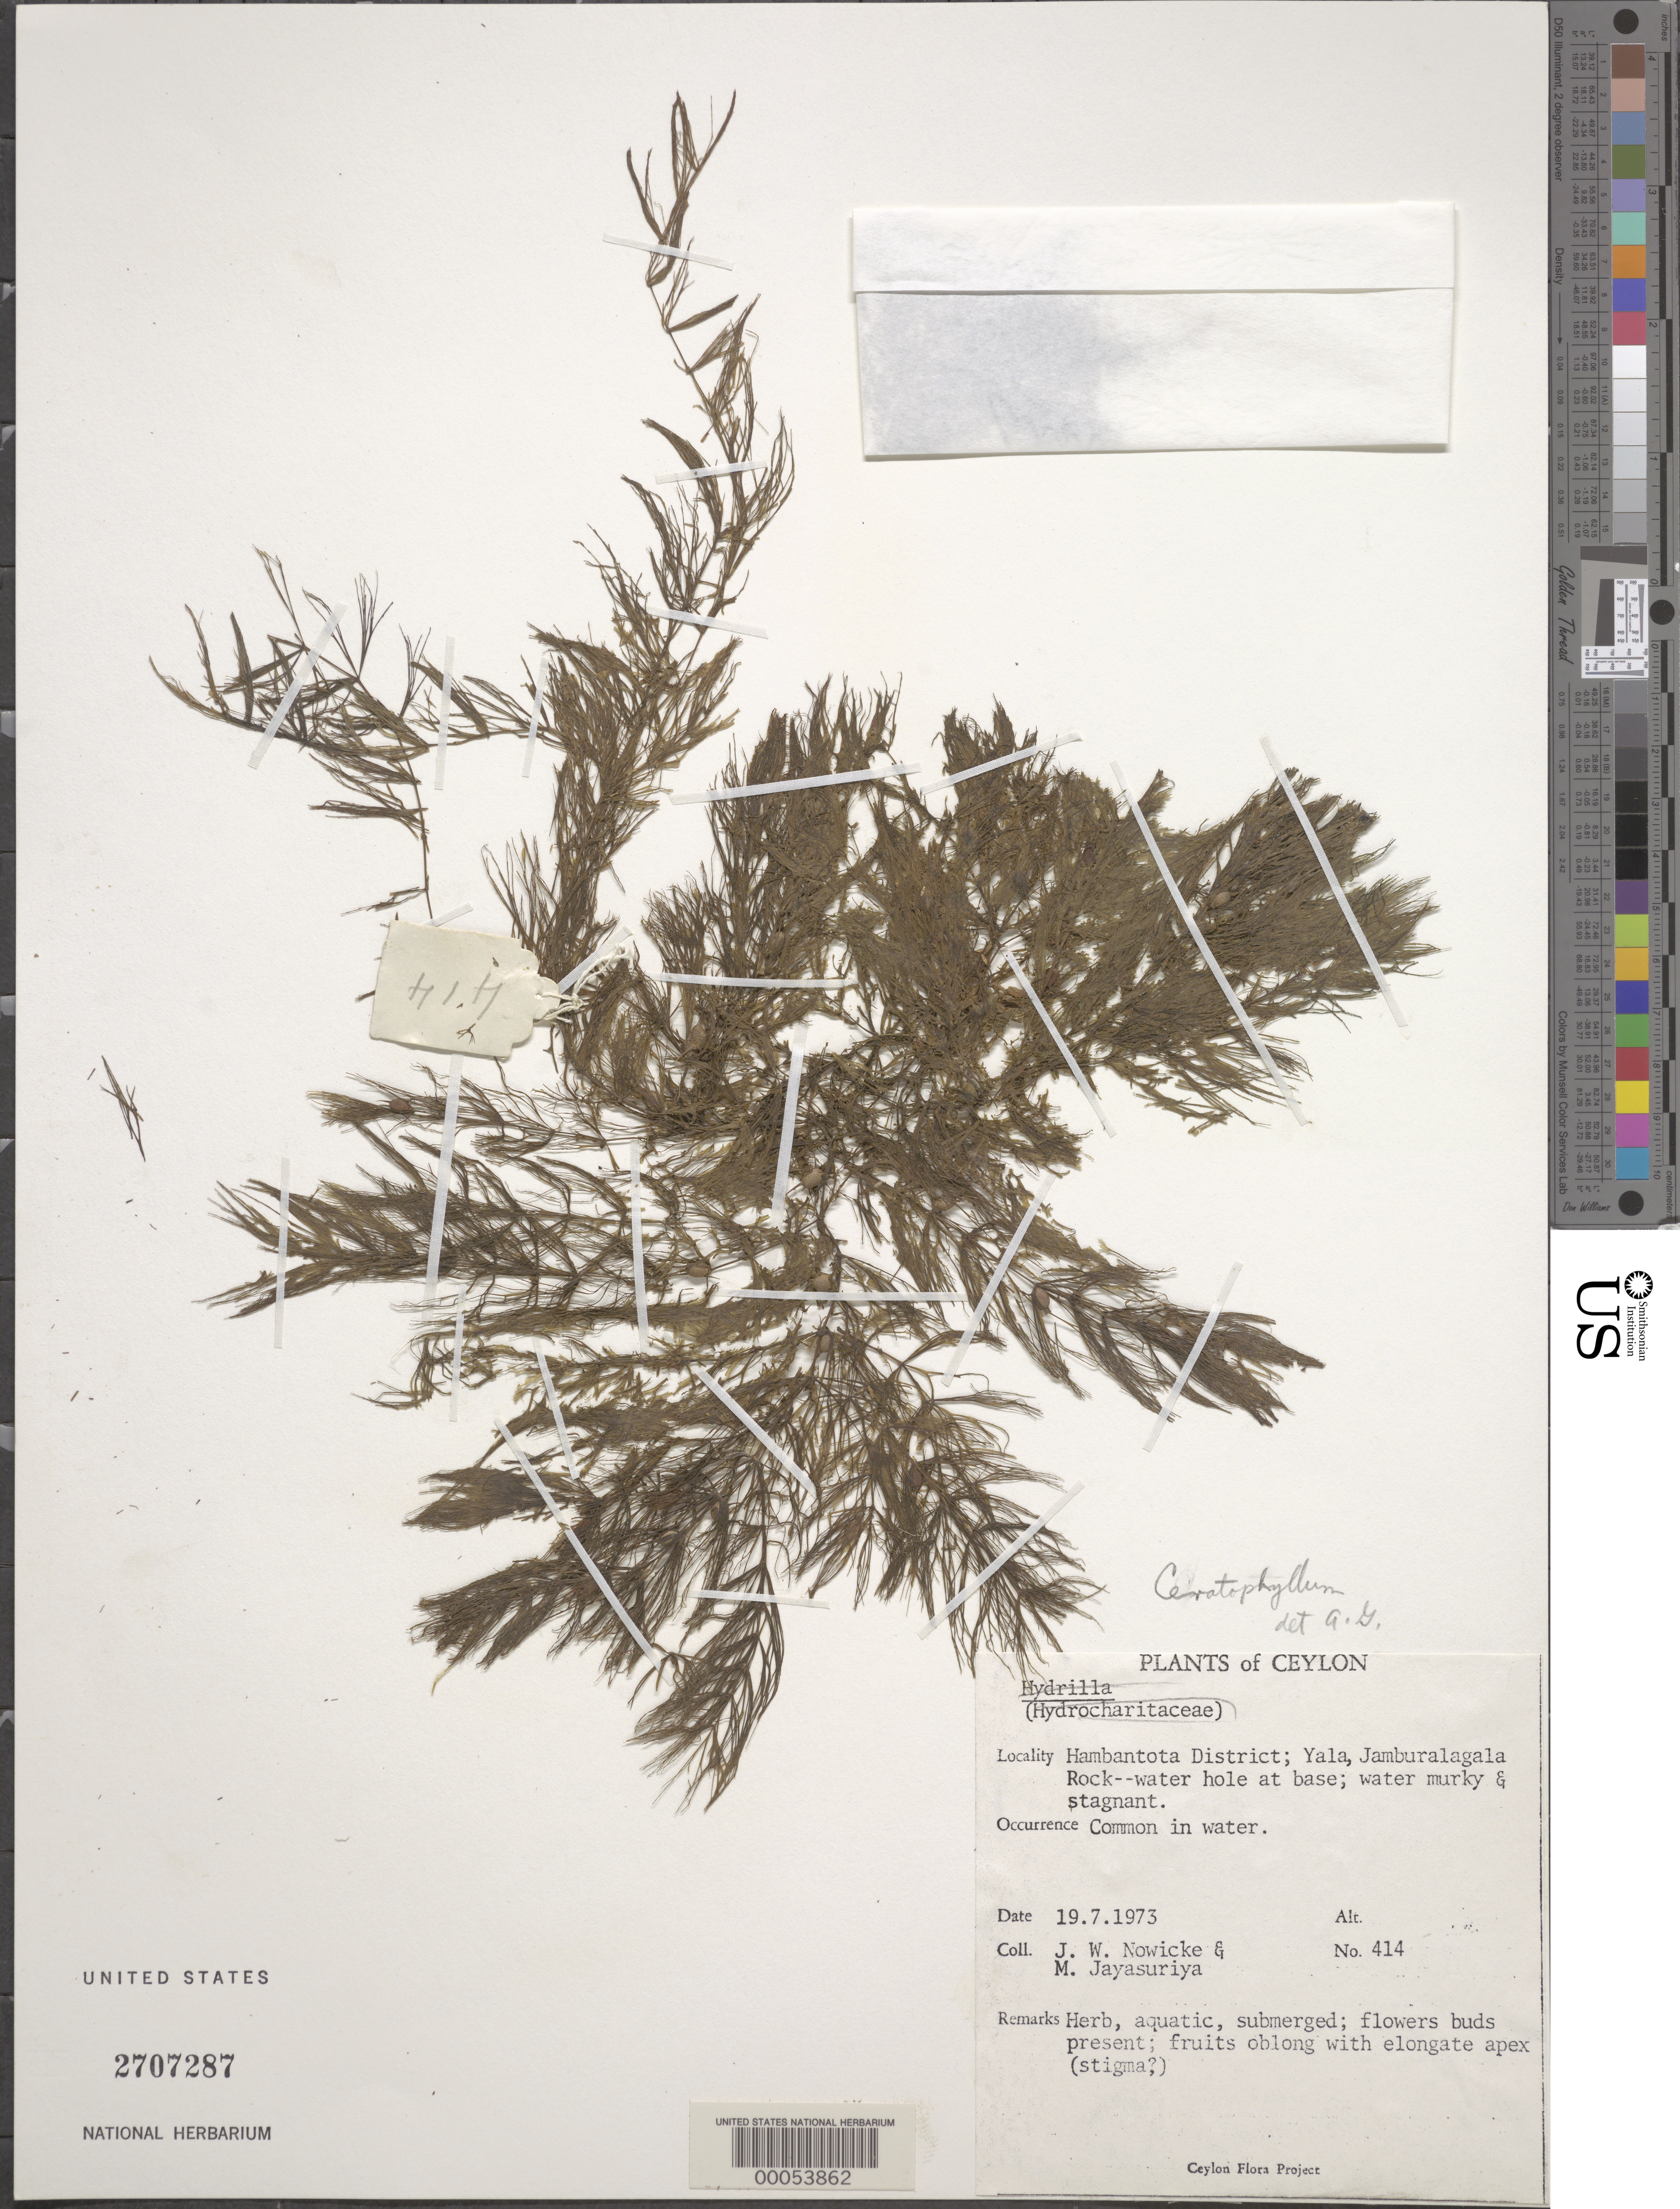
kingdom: Plantae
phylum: Tracheophyta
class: Magnoliopsida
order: Ceratophyllales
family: Ceratophyllaceae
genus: Ceratophyllum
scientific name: Ceratophyllum demersum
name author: L.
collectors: J. W. Nowicke & M. Jayasuriya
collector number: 414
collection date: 1973-07-19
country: Sri Lanka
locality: Ceylon. Hambantota District; Yala, Jamburalagala Rock - water hole at base.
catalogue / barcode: US 2707287